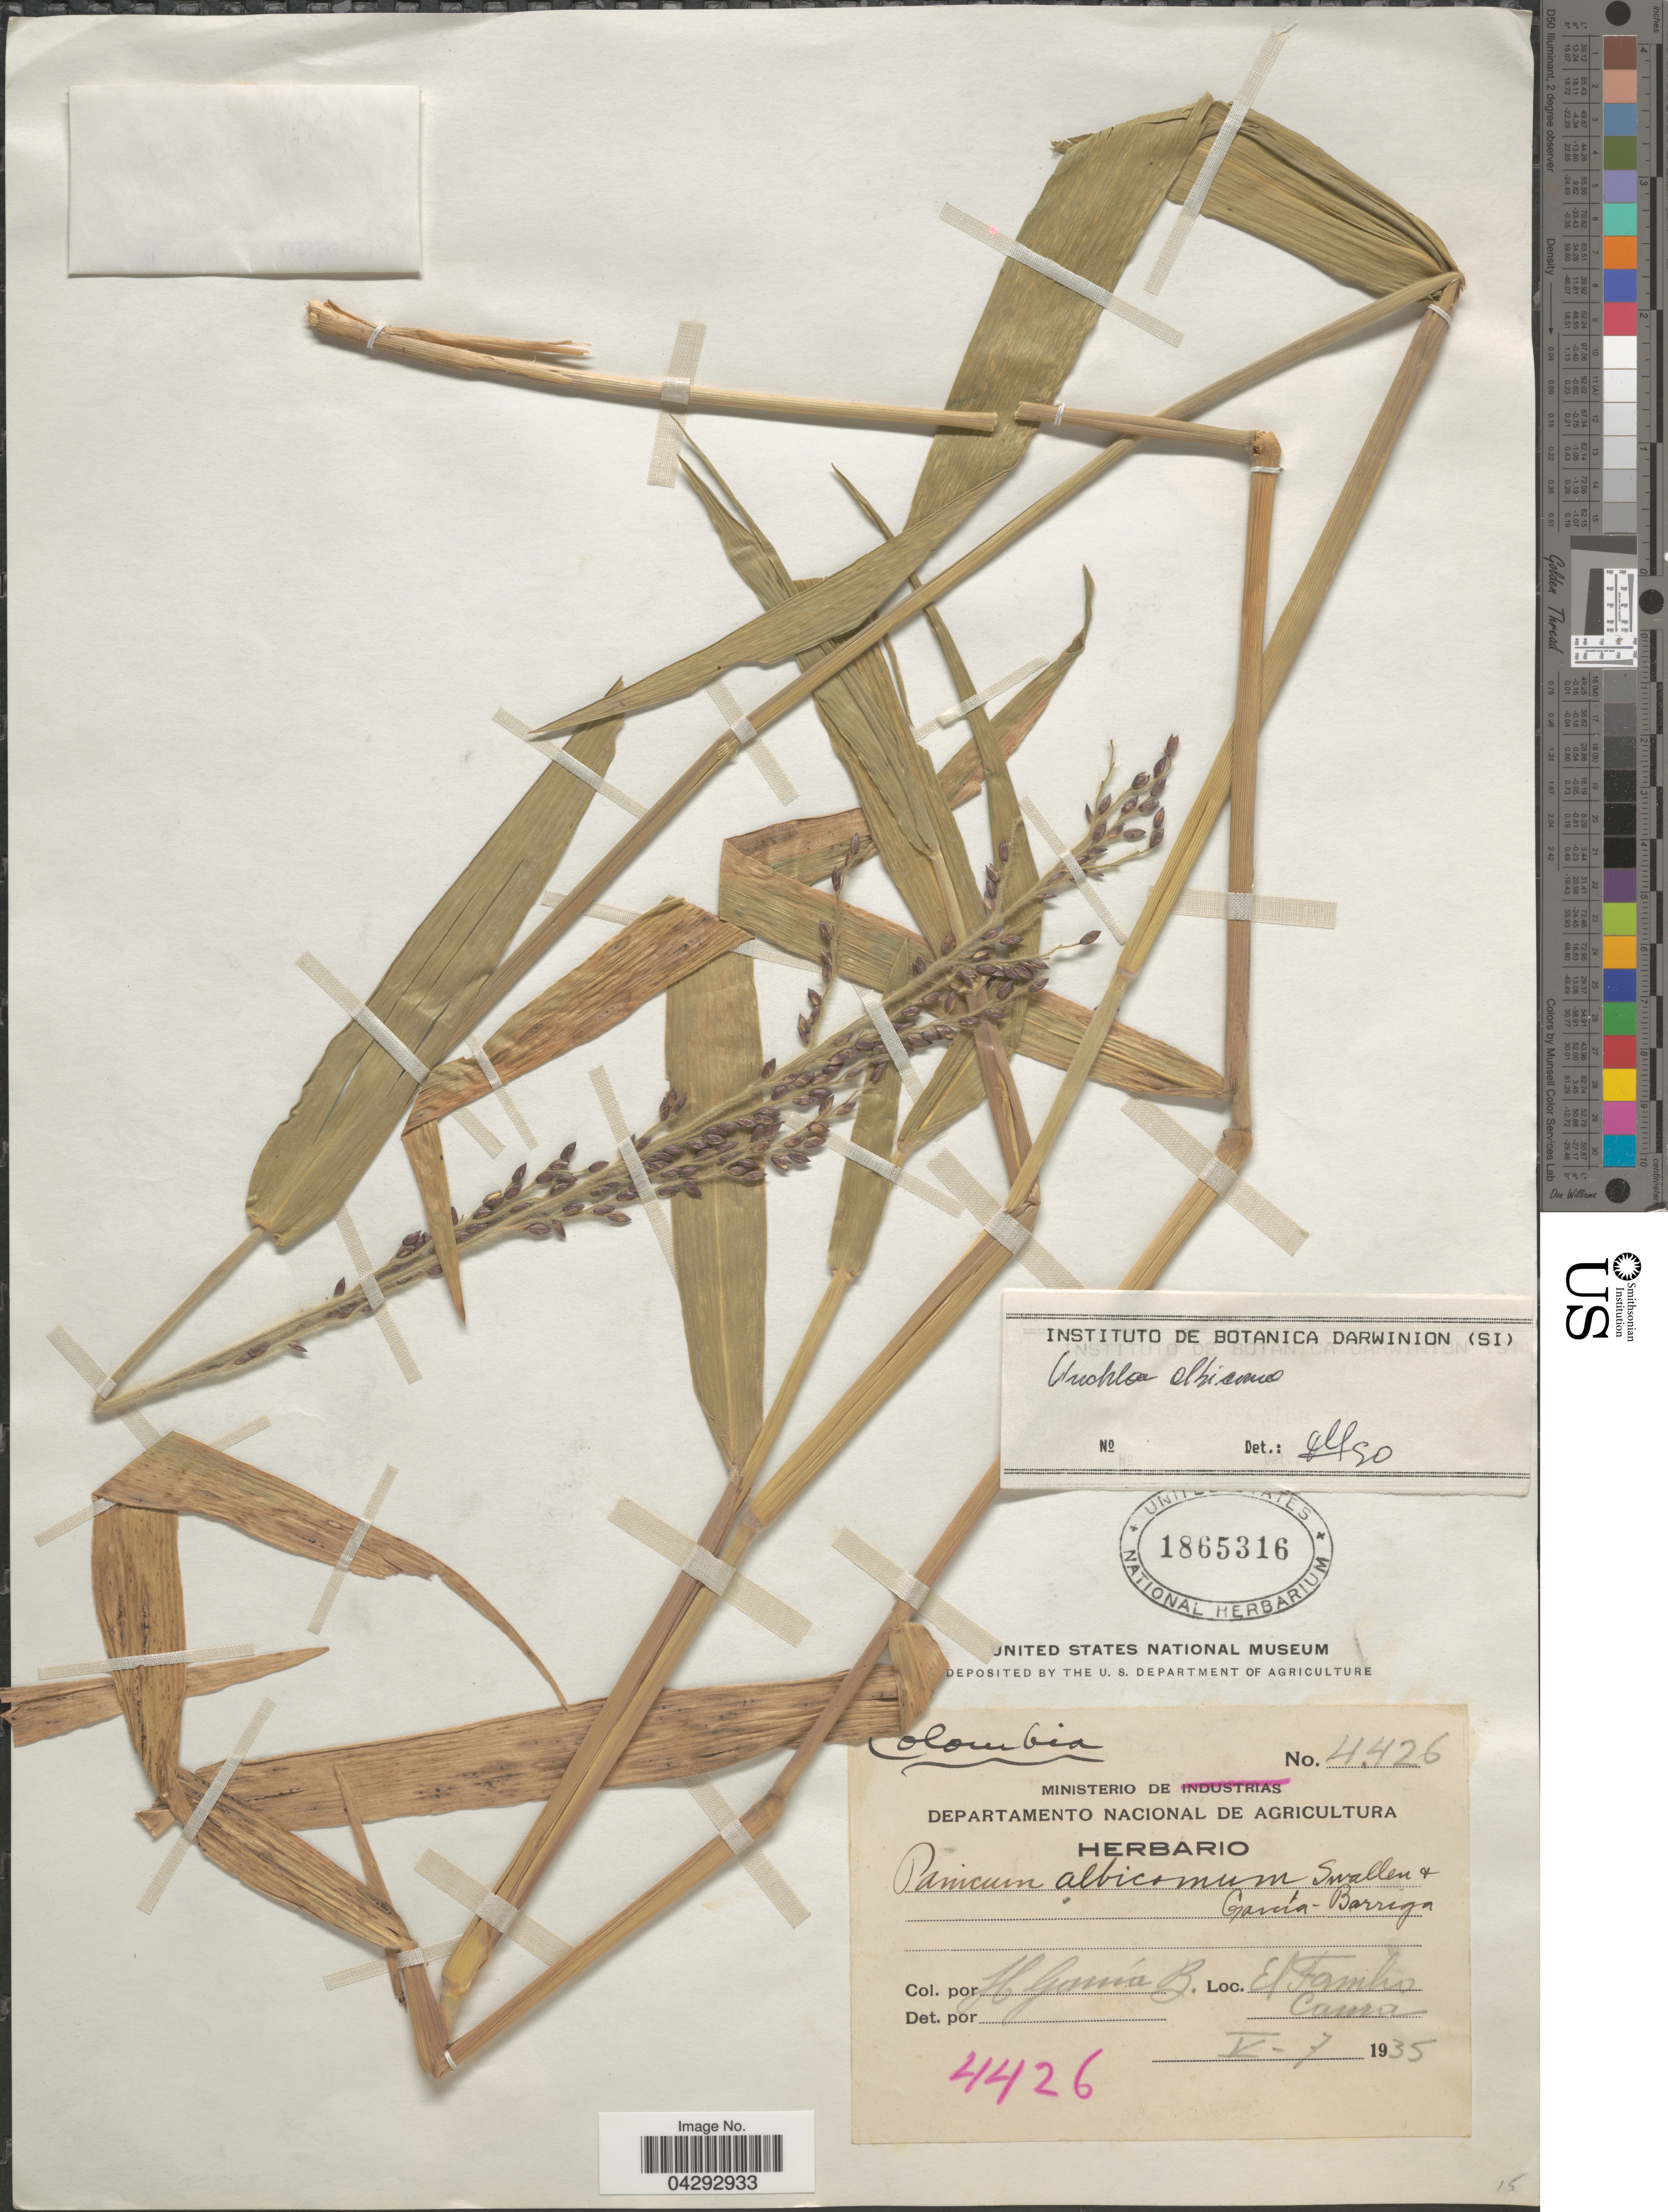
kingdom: Plantae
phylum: Tracheophyta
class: Liliopsida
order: Poales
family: Poaceae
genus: Urochloa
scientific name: Urochloa albicoma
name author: (Swallen & García-Barr.) Morrone & Zuloaga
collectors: H. García B.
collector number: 4426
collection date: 1935-05-07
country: Colombia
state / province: Cauca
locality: El Tambo.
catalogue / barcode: US 1865316